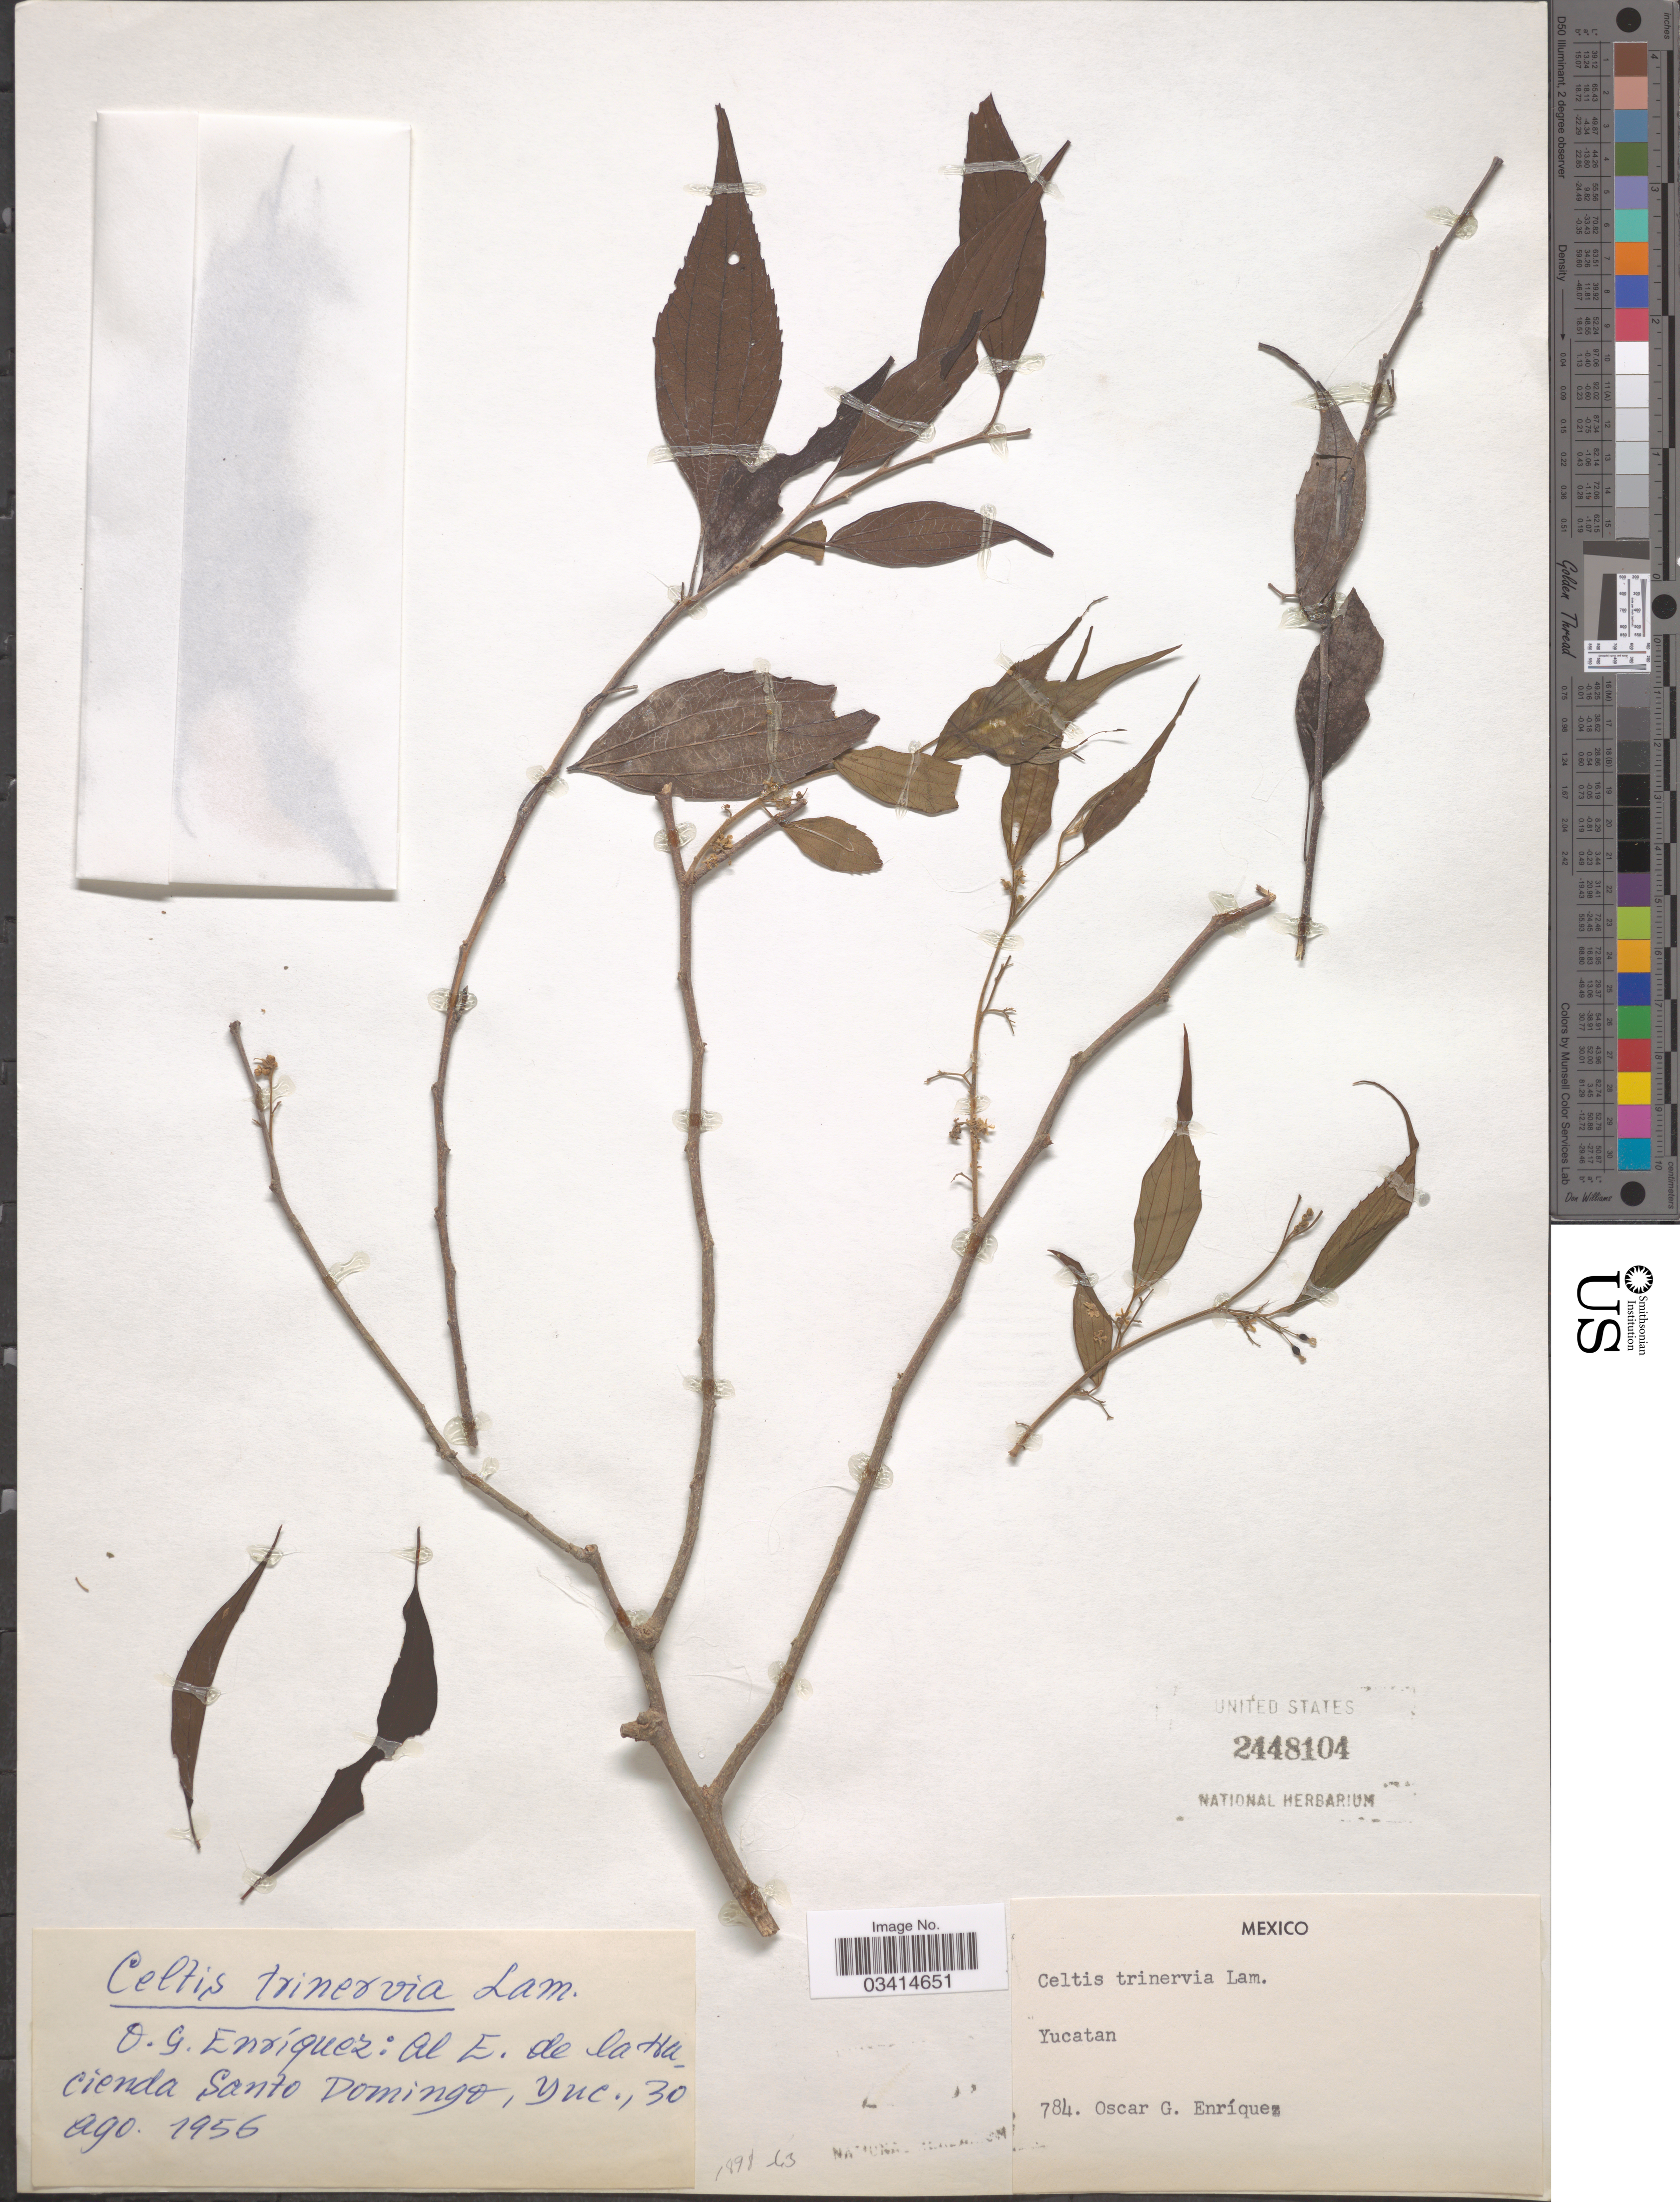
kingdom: Plantae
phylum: Tracheophyta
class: Magnoliopsida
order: Rosales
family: Cannabaceae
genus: Celtis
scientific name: Celtis trinervia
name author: Lam.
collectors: O. Enriquez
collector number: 784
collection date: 1956-08-30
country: Mexico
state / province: Yucatán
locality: Al E. de la Hacienda Santo Domingo.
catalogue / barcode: US 2448104